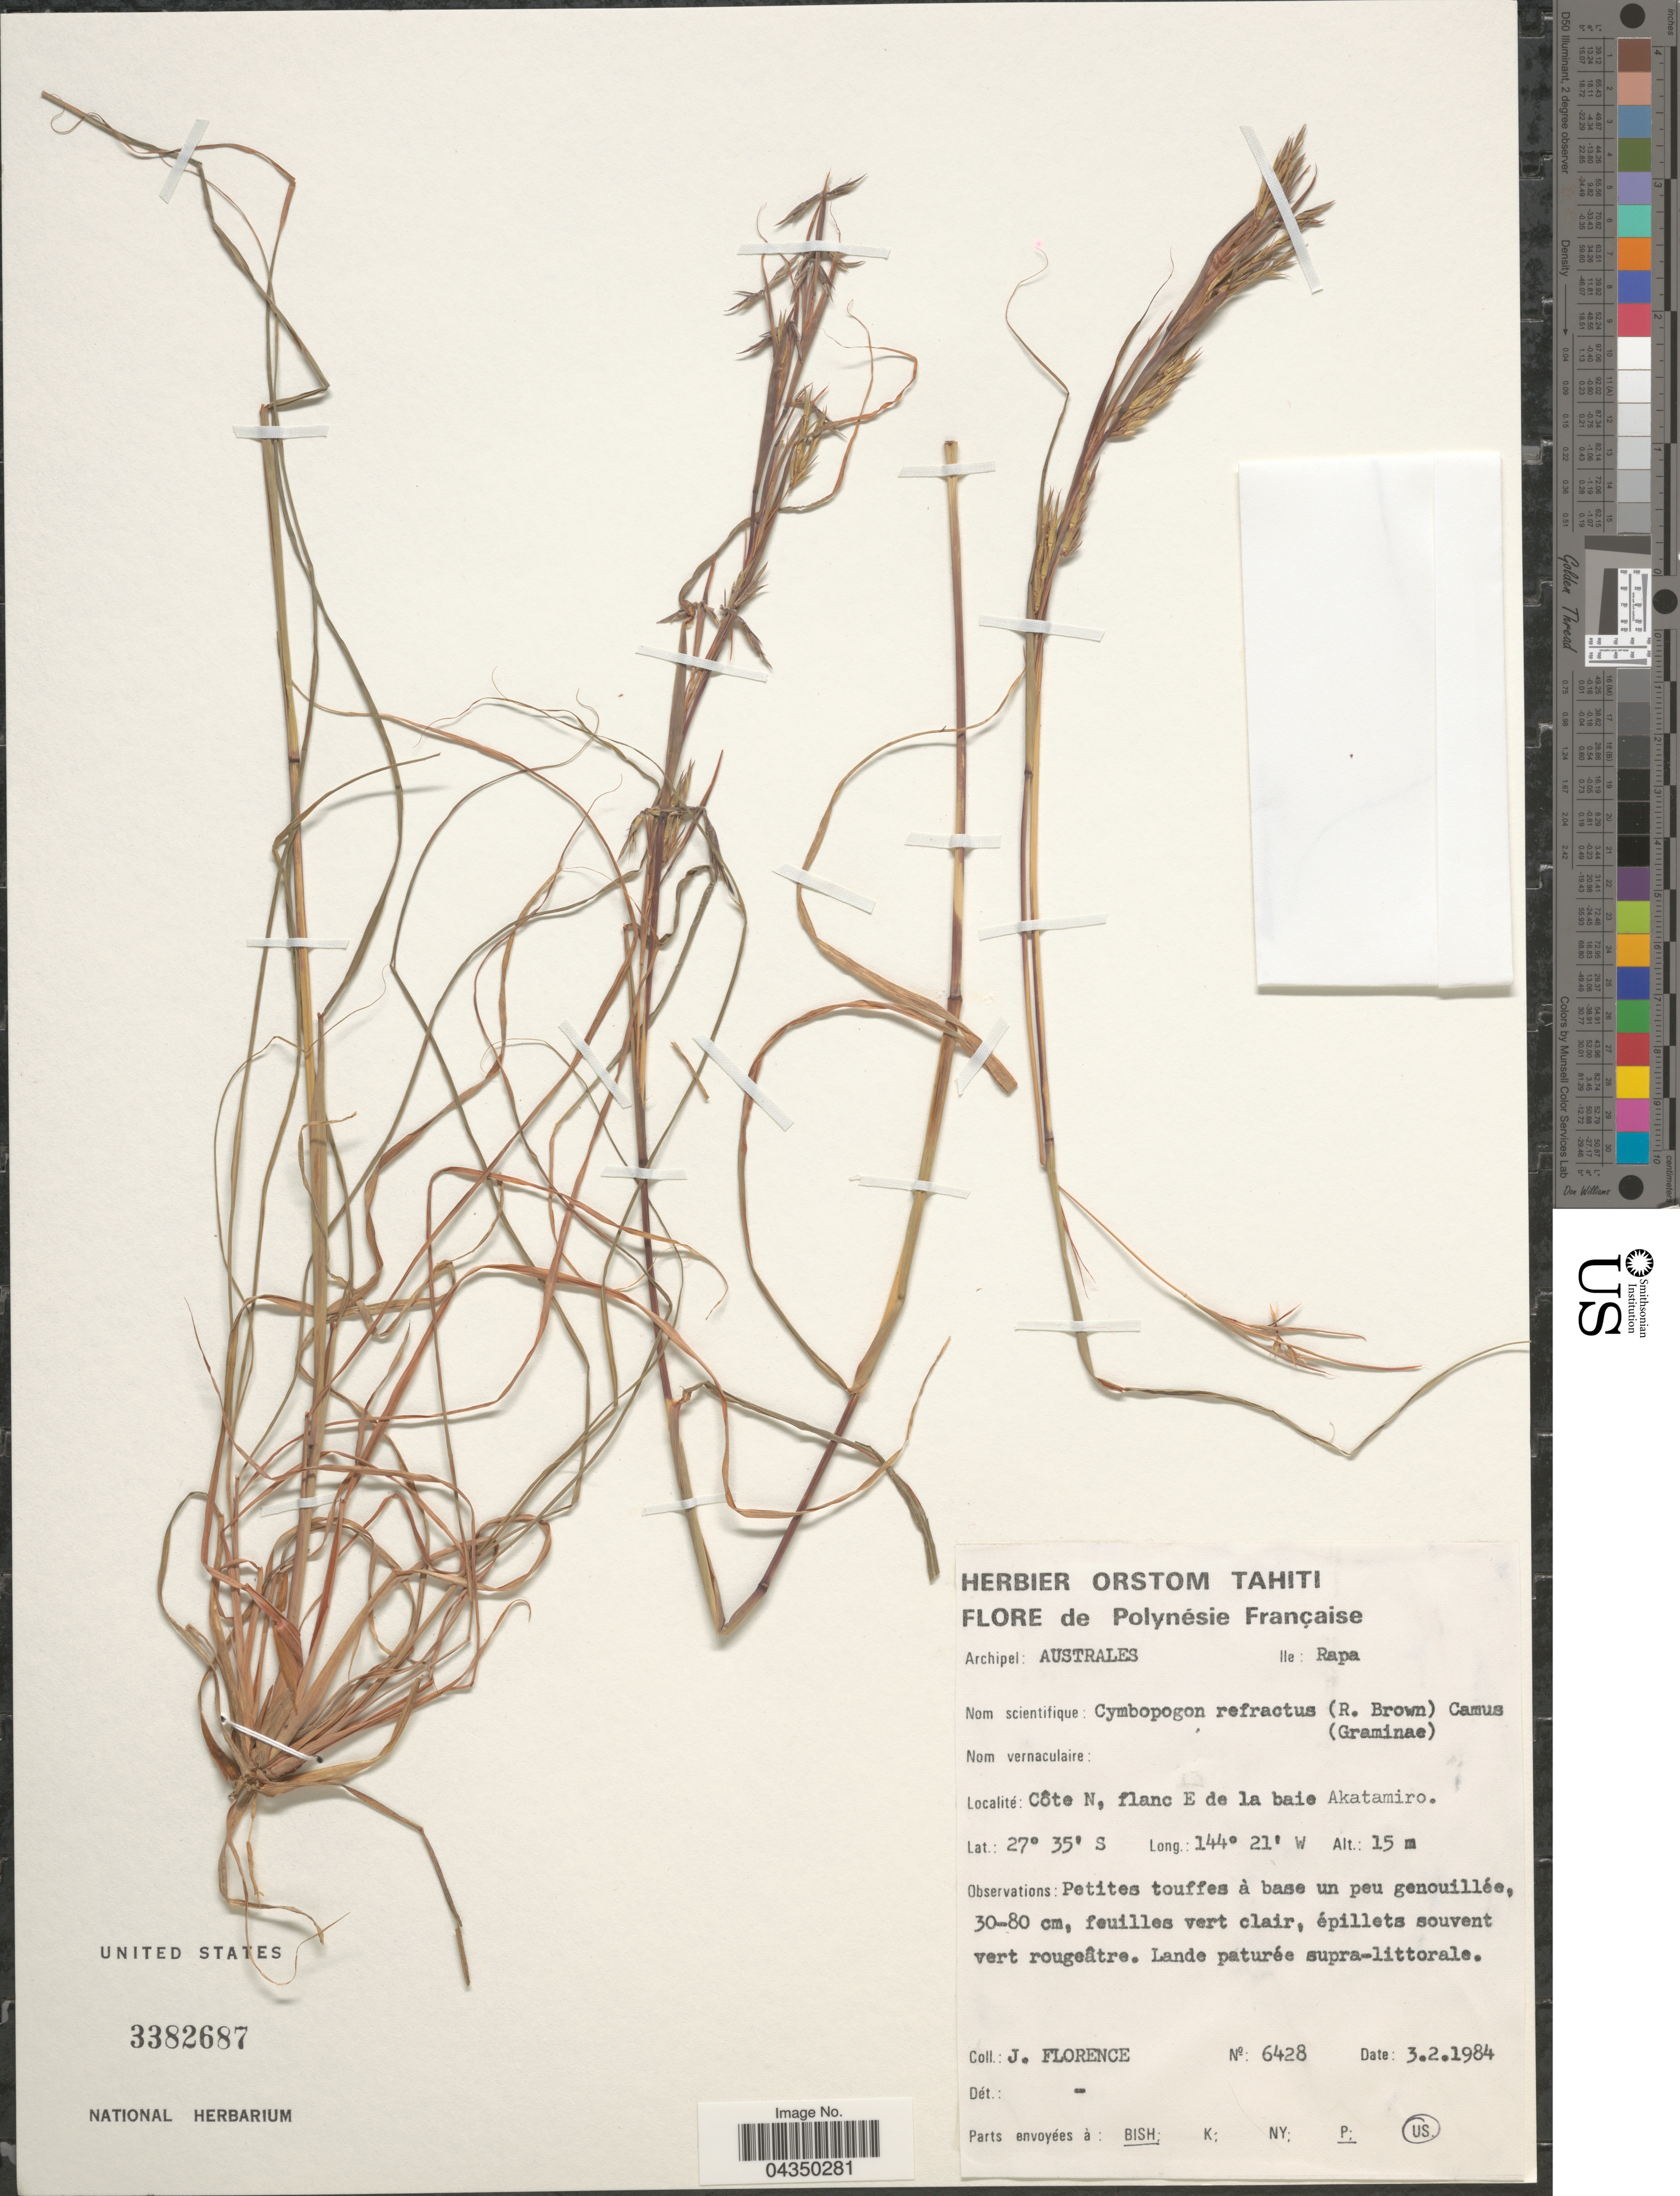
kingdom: Plantae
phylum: Tracheophyta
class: Liliopsida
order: Poales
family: Poaceae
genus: Cymbopogon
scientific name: Cymbopogon refractus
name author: (R. Br.) A. Camus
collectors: J. Florence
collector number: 6428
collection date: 1984-02-03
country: French Polynesia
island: Rapa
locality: Polynésie Française. Archipel: Australes. Ile: Rapa. Côte N. flanc E de la baie Akatamiro.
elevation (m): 15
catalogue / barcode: US 3382687